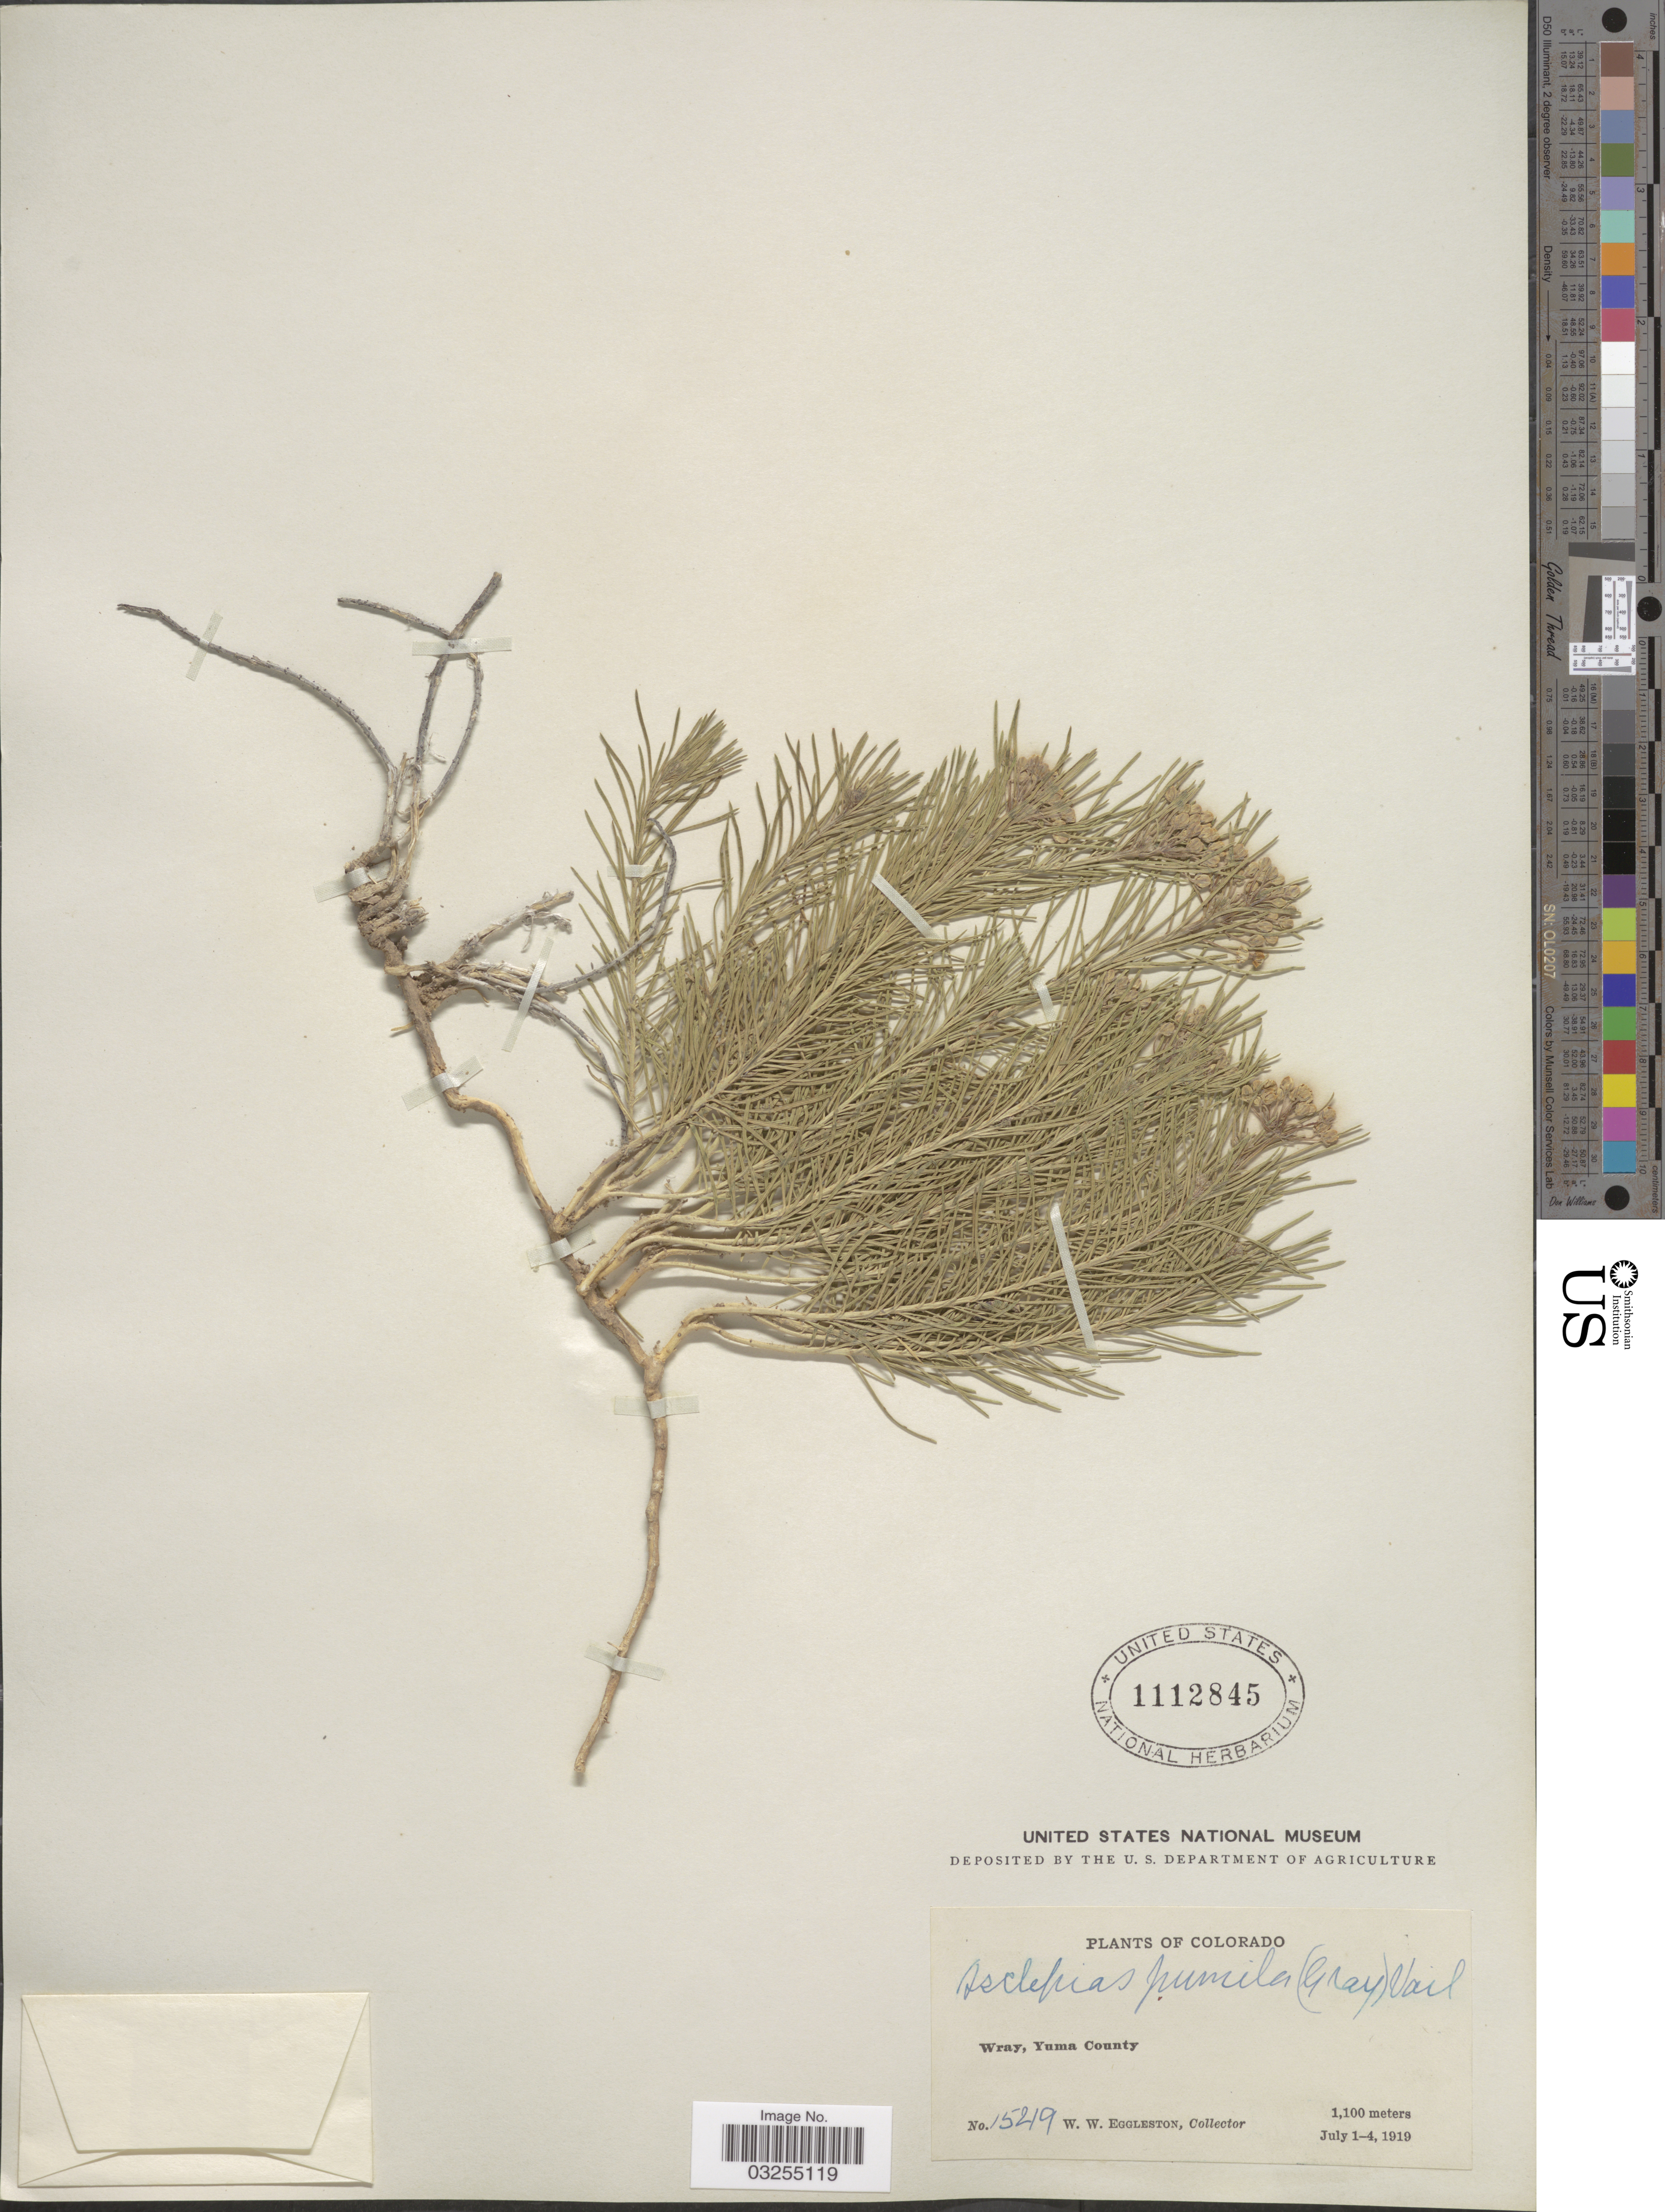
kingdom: Plantae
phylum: Tracheophyta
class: Magnoliopsida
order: Gentianales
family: Apocynaceae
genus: Asclepias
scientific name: Asclepias pumila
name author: (A. Gray) Vail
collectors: W. W. Eggleston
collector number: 15219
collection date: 1919-07-01/1919-07-04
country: United States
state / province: Colorado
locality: Wray, Yuma County.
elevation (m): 1100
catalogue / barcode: US 1112845